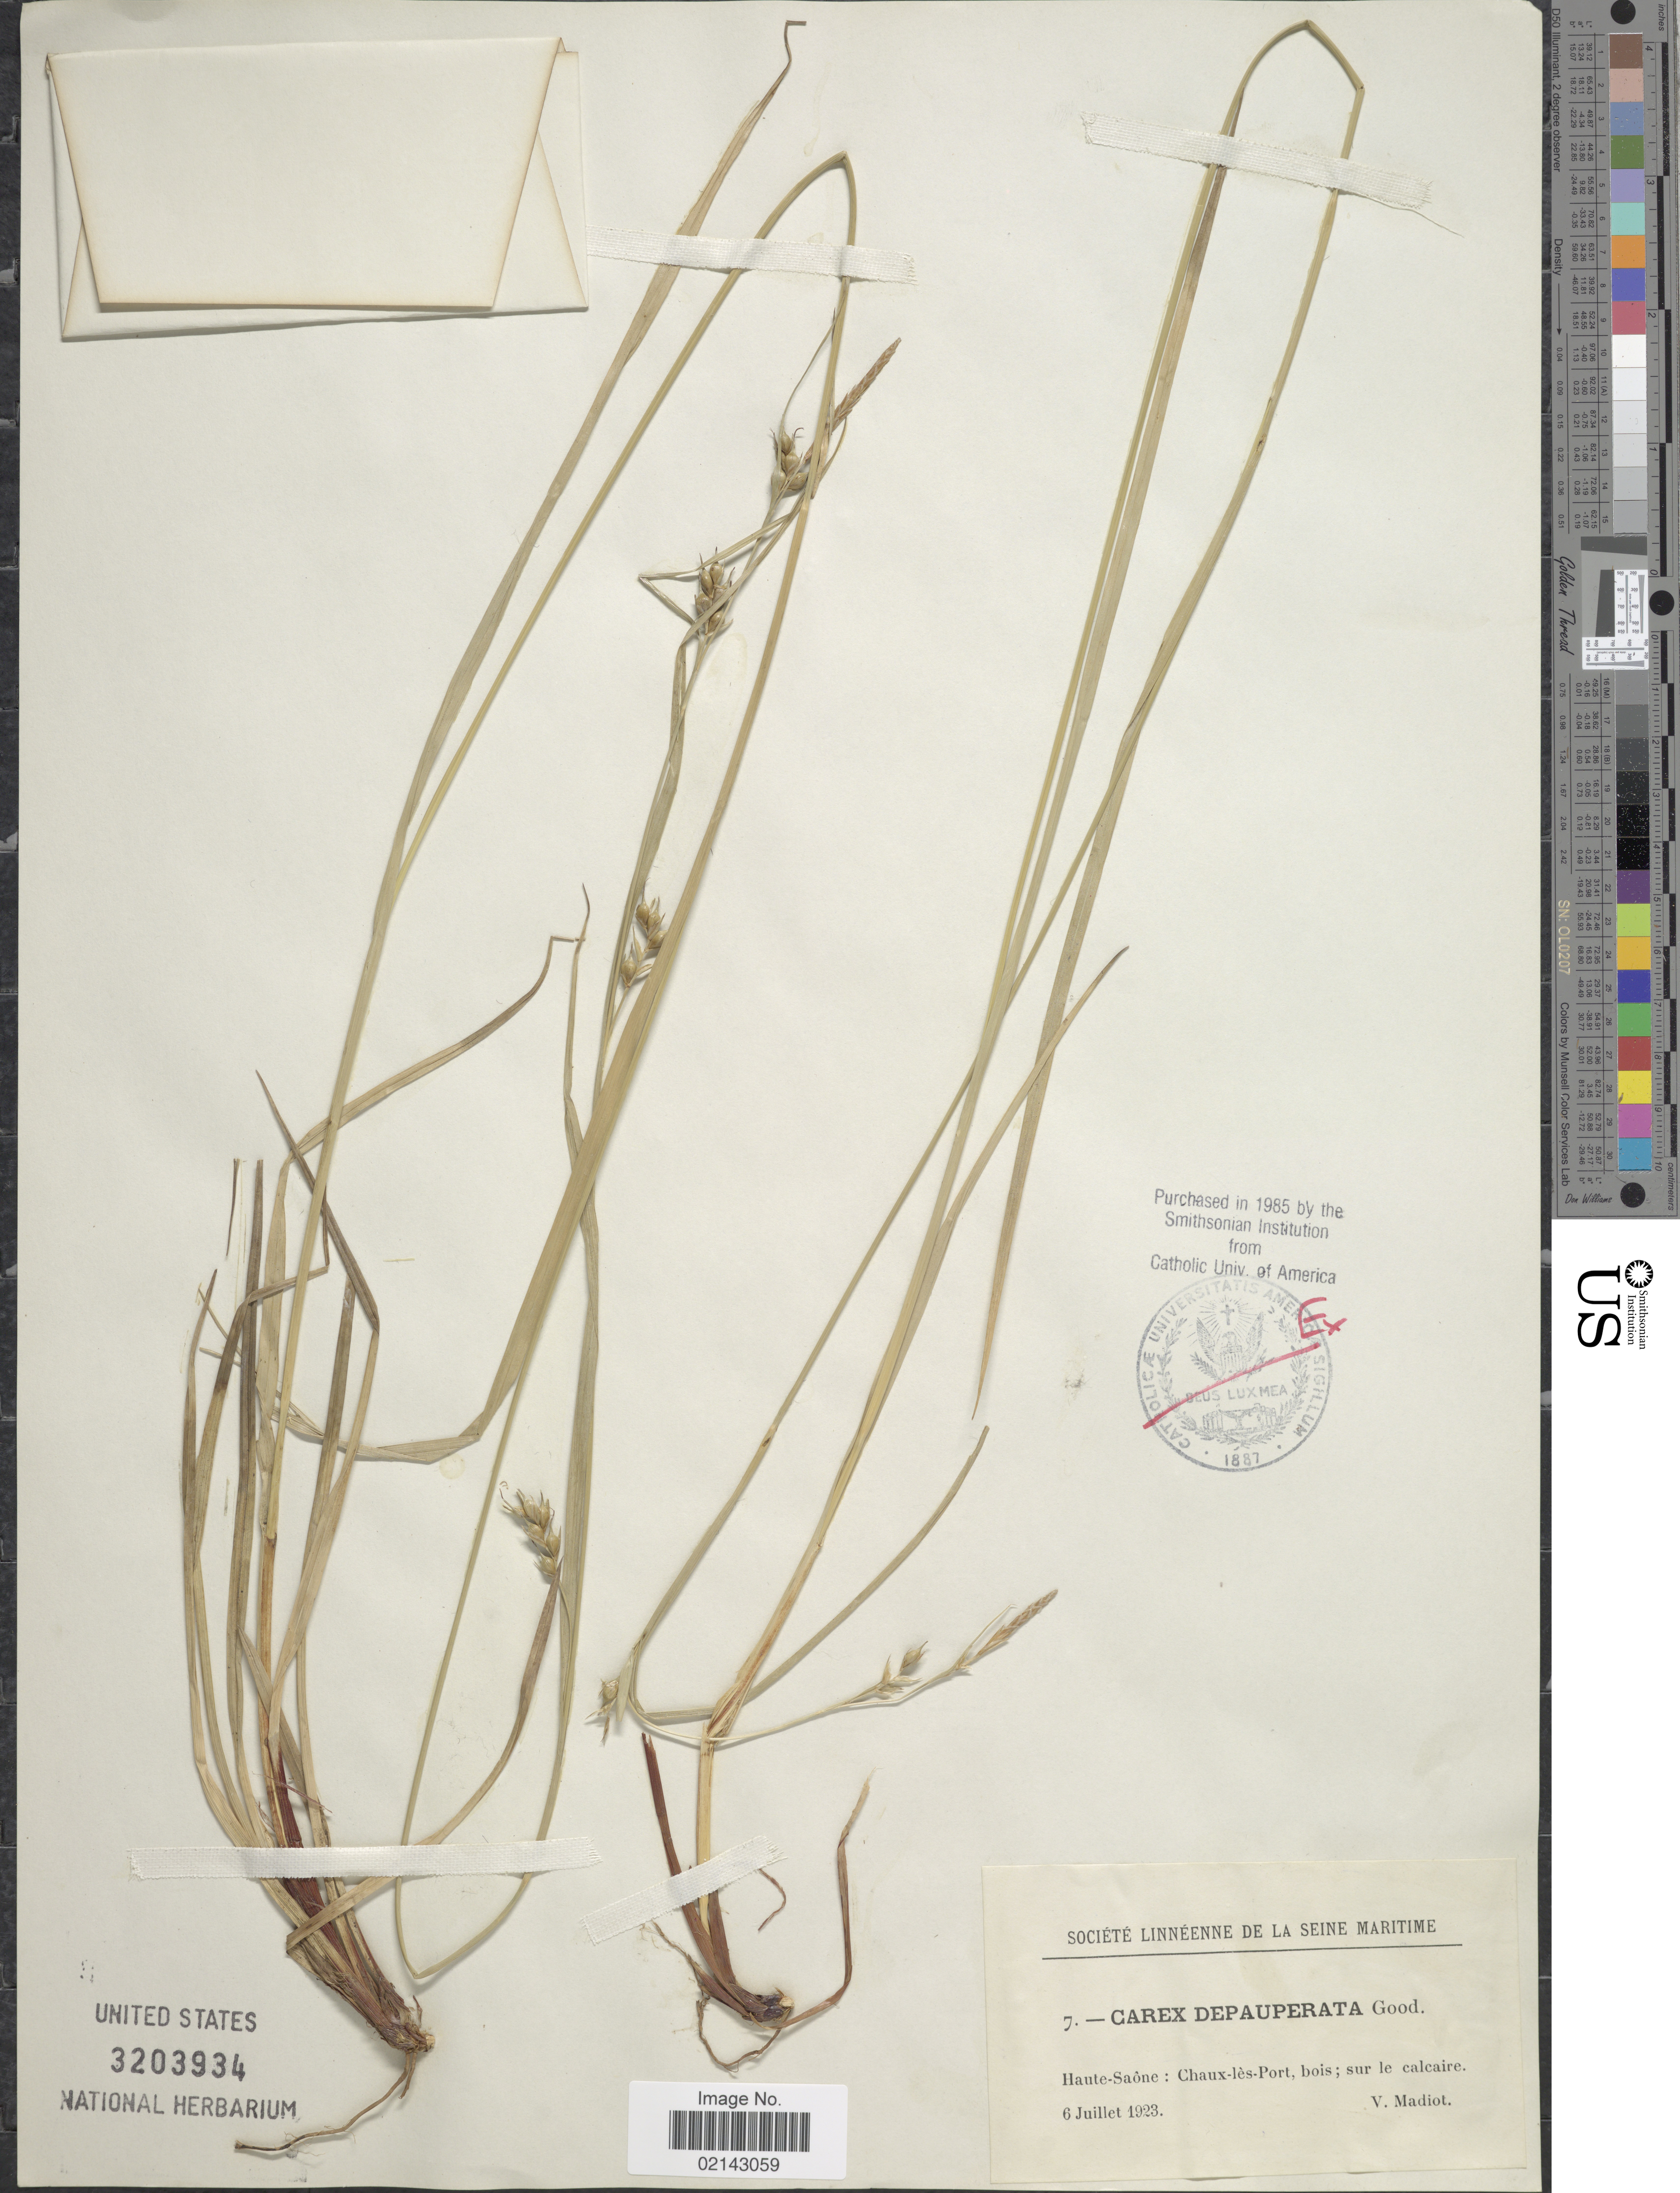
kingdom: Plantae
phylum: Tracheophyta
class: Liliopsida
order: Poales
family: Cyperaceae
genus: Carex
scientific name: Carex depauperata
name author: Curtis ex Woodw.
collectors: V. Madiot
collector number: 7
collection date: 1923-07-06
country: France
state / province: Bourgogne-Franche-Comté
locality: Haute-Saone: Chaux-les-Port, bois; sur les calcaire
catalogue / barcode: US 3203934